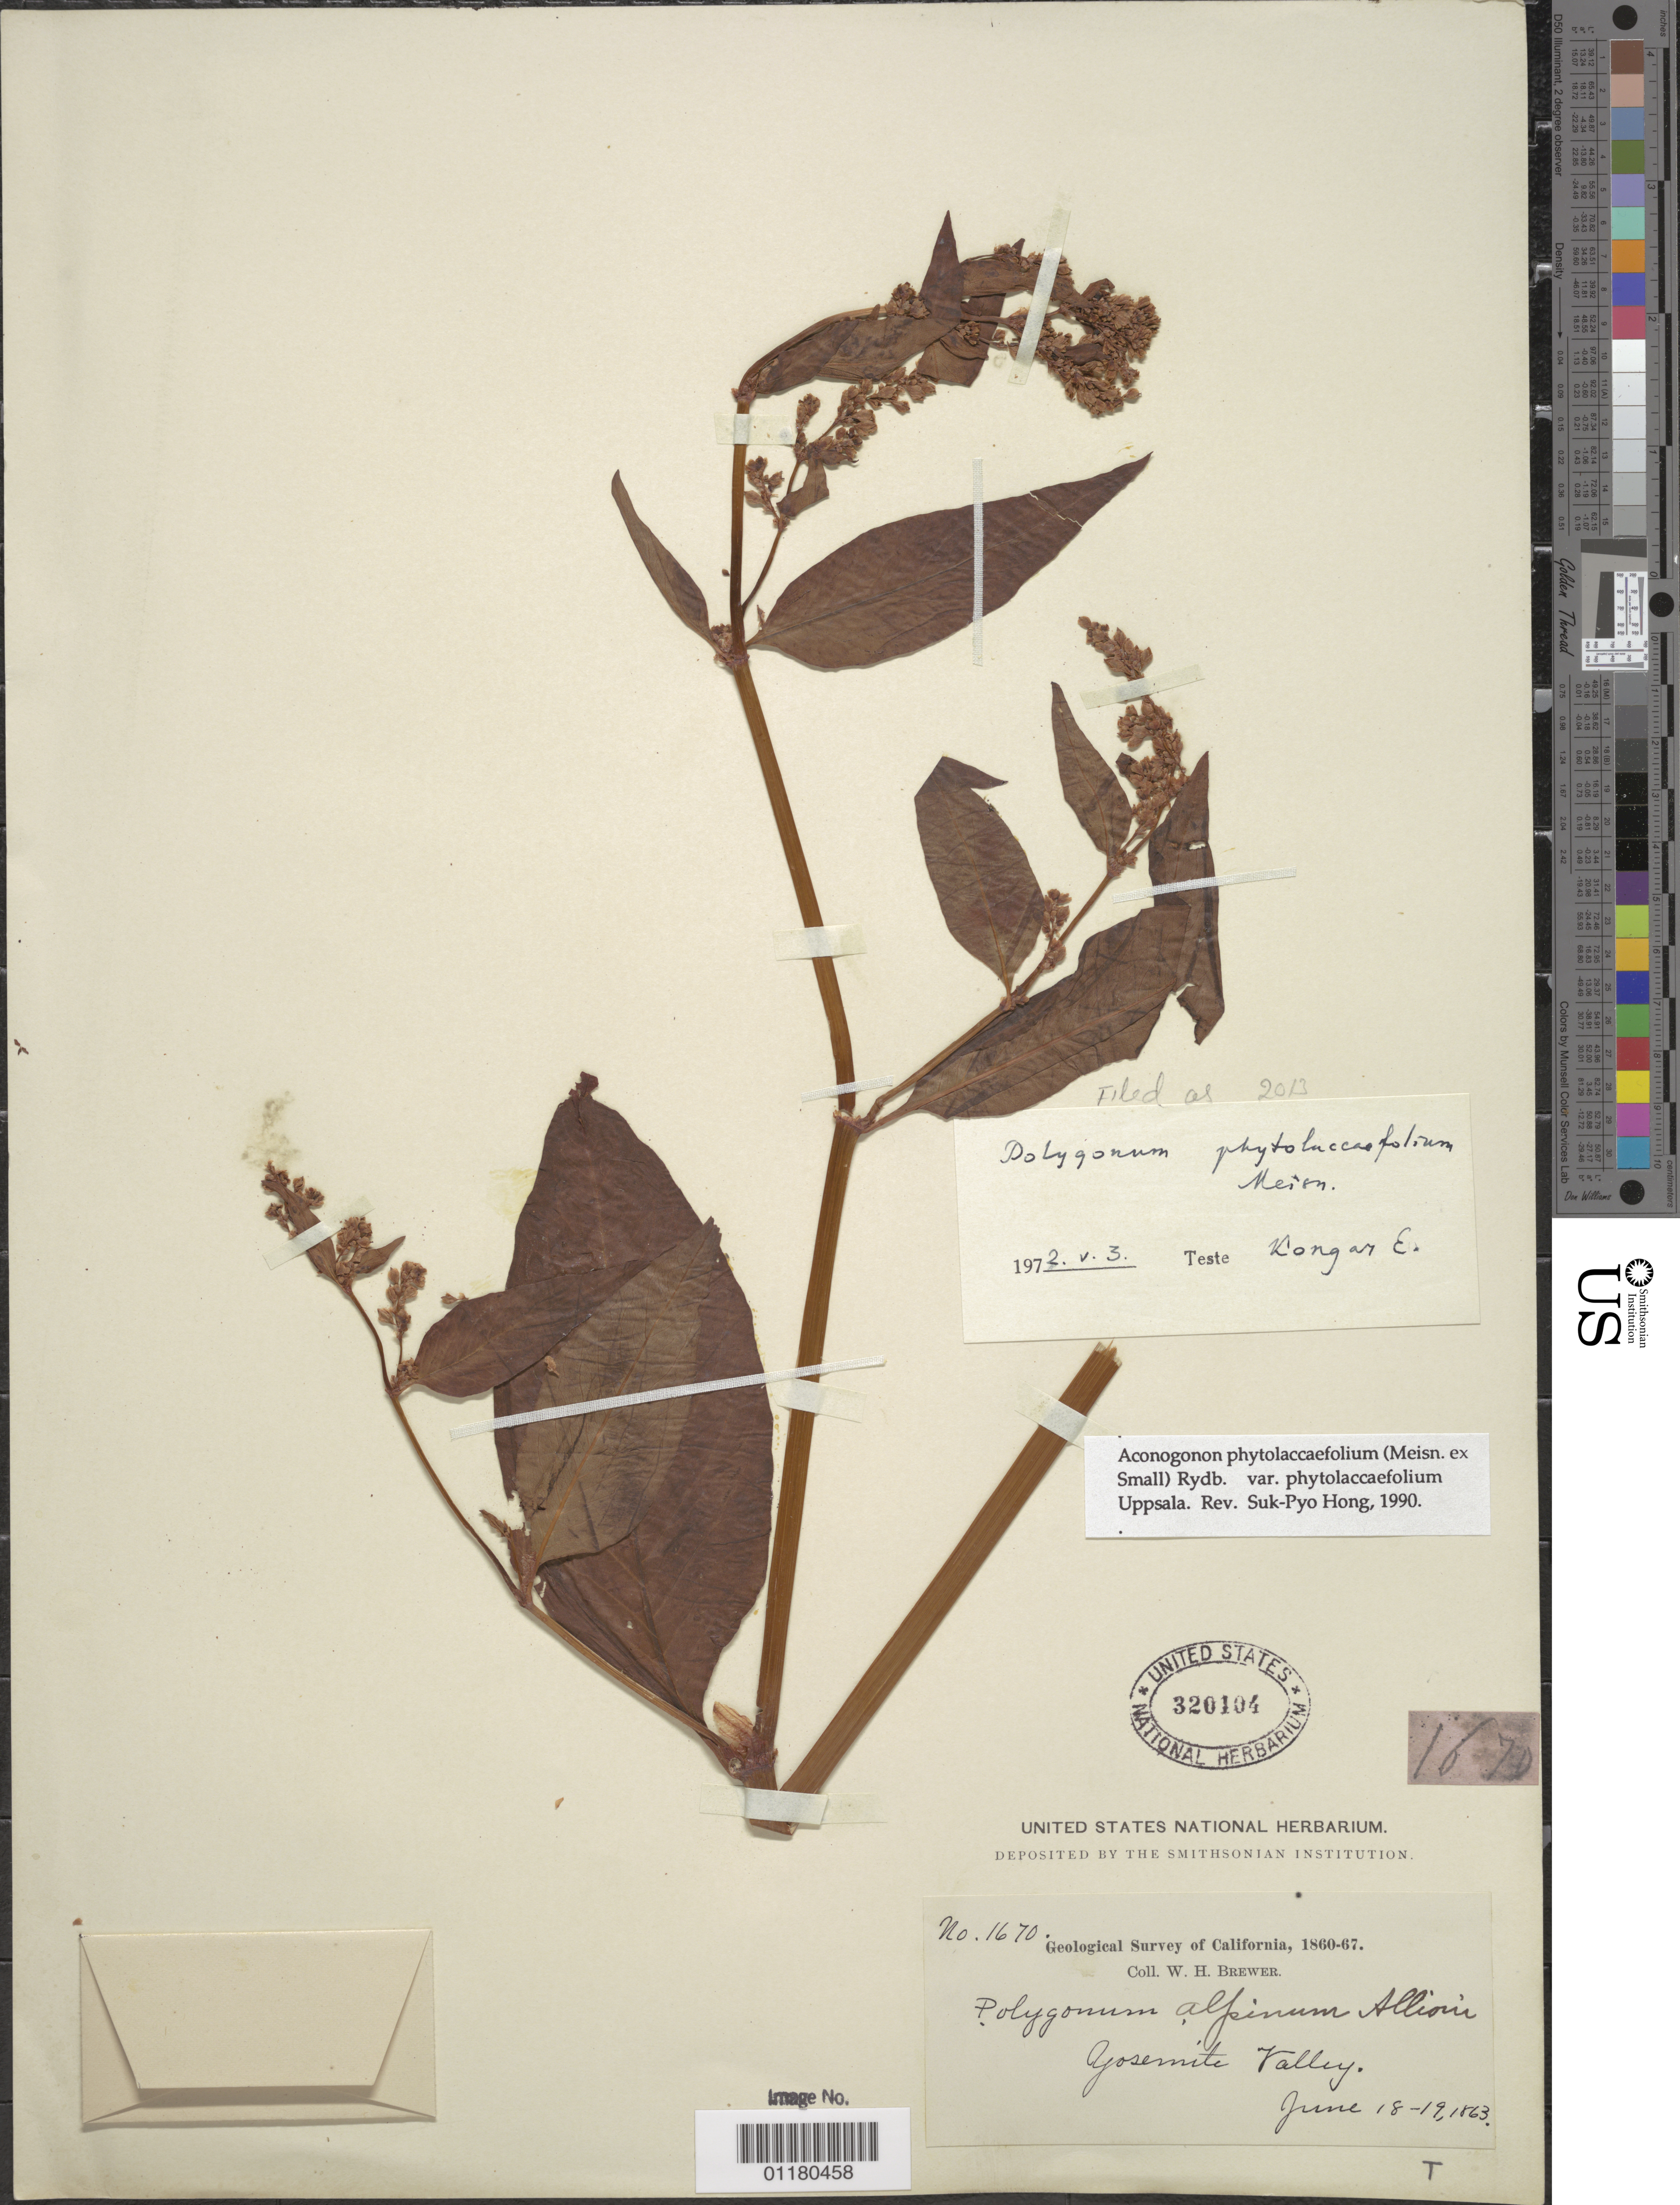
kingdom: Plantae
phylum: Tracheophyta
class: Magnoliopsida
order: Caryophyllales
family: Polygonaceae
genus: Koenigia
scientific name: Koenigia phytolaccifolia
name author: (Meisn. ex Small) T.M. Schust. & Reveal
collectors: W. H. Brewer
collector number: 1670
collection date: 1863-06-18,1863-06-19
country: United States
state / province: California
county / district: Mariposa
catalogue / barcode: US 320104